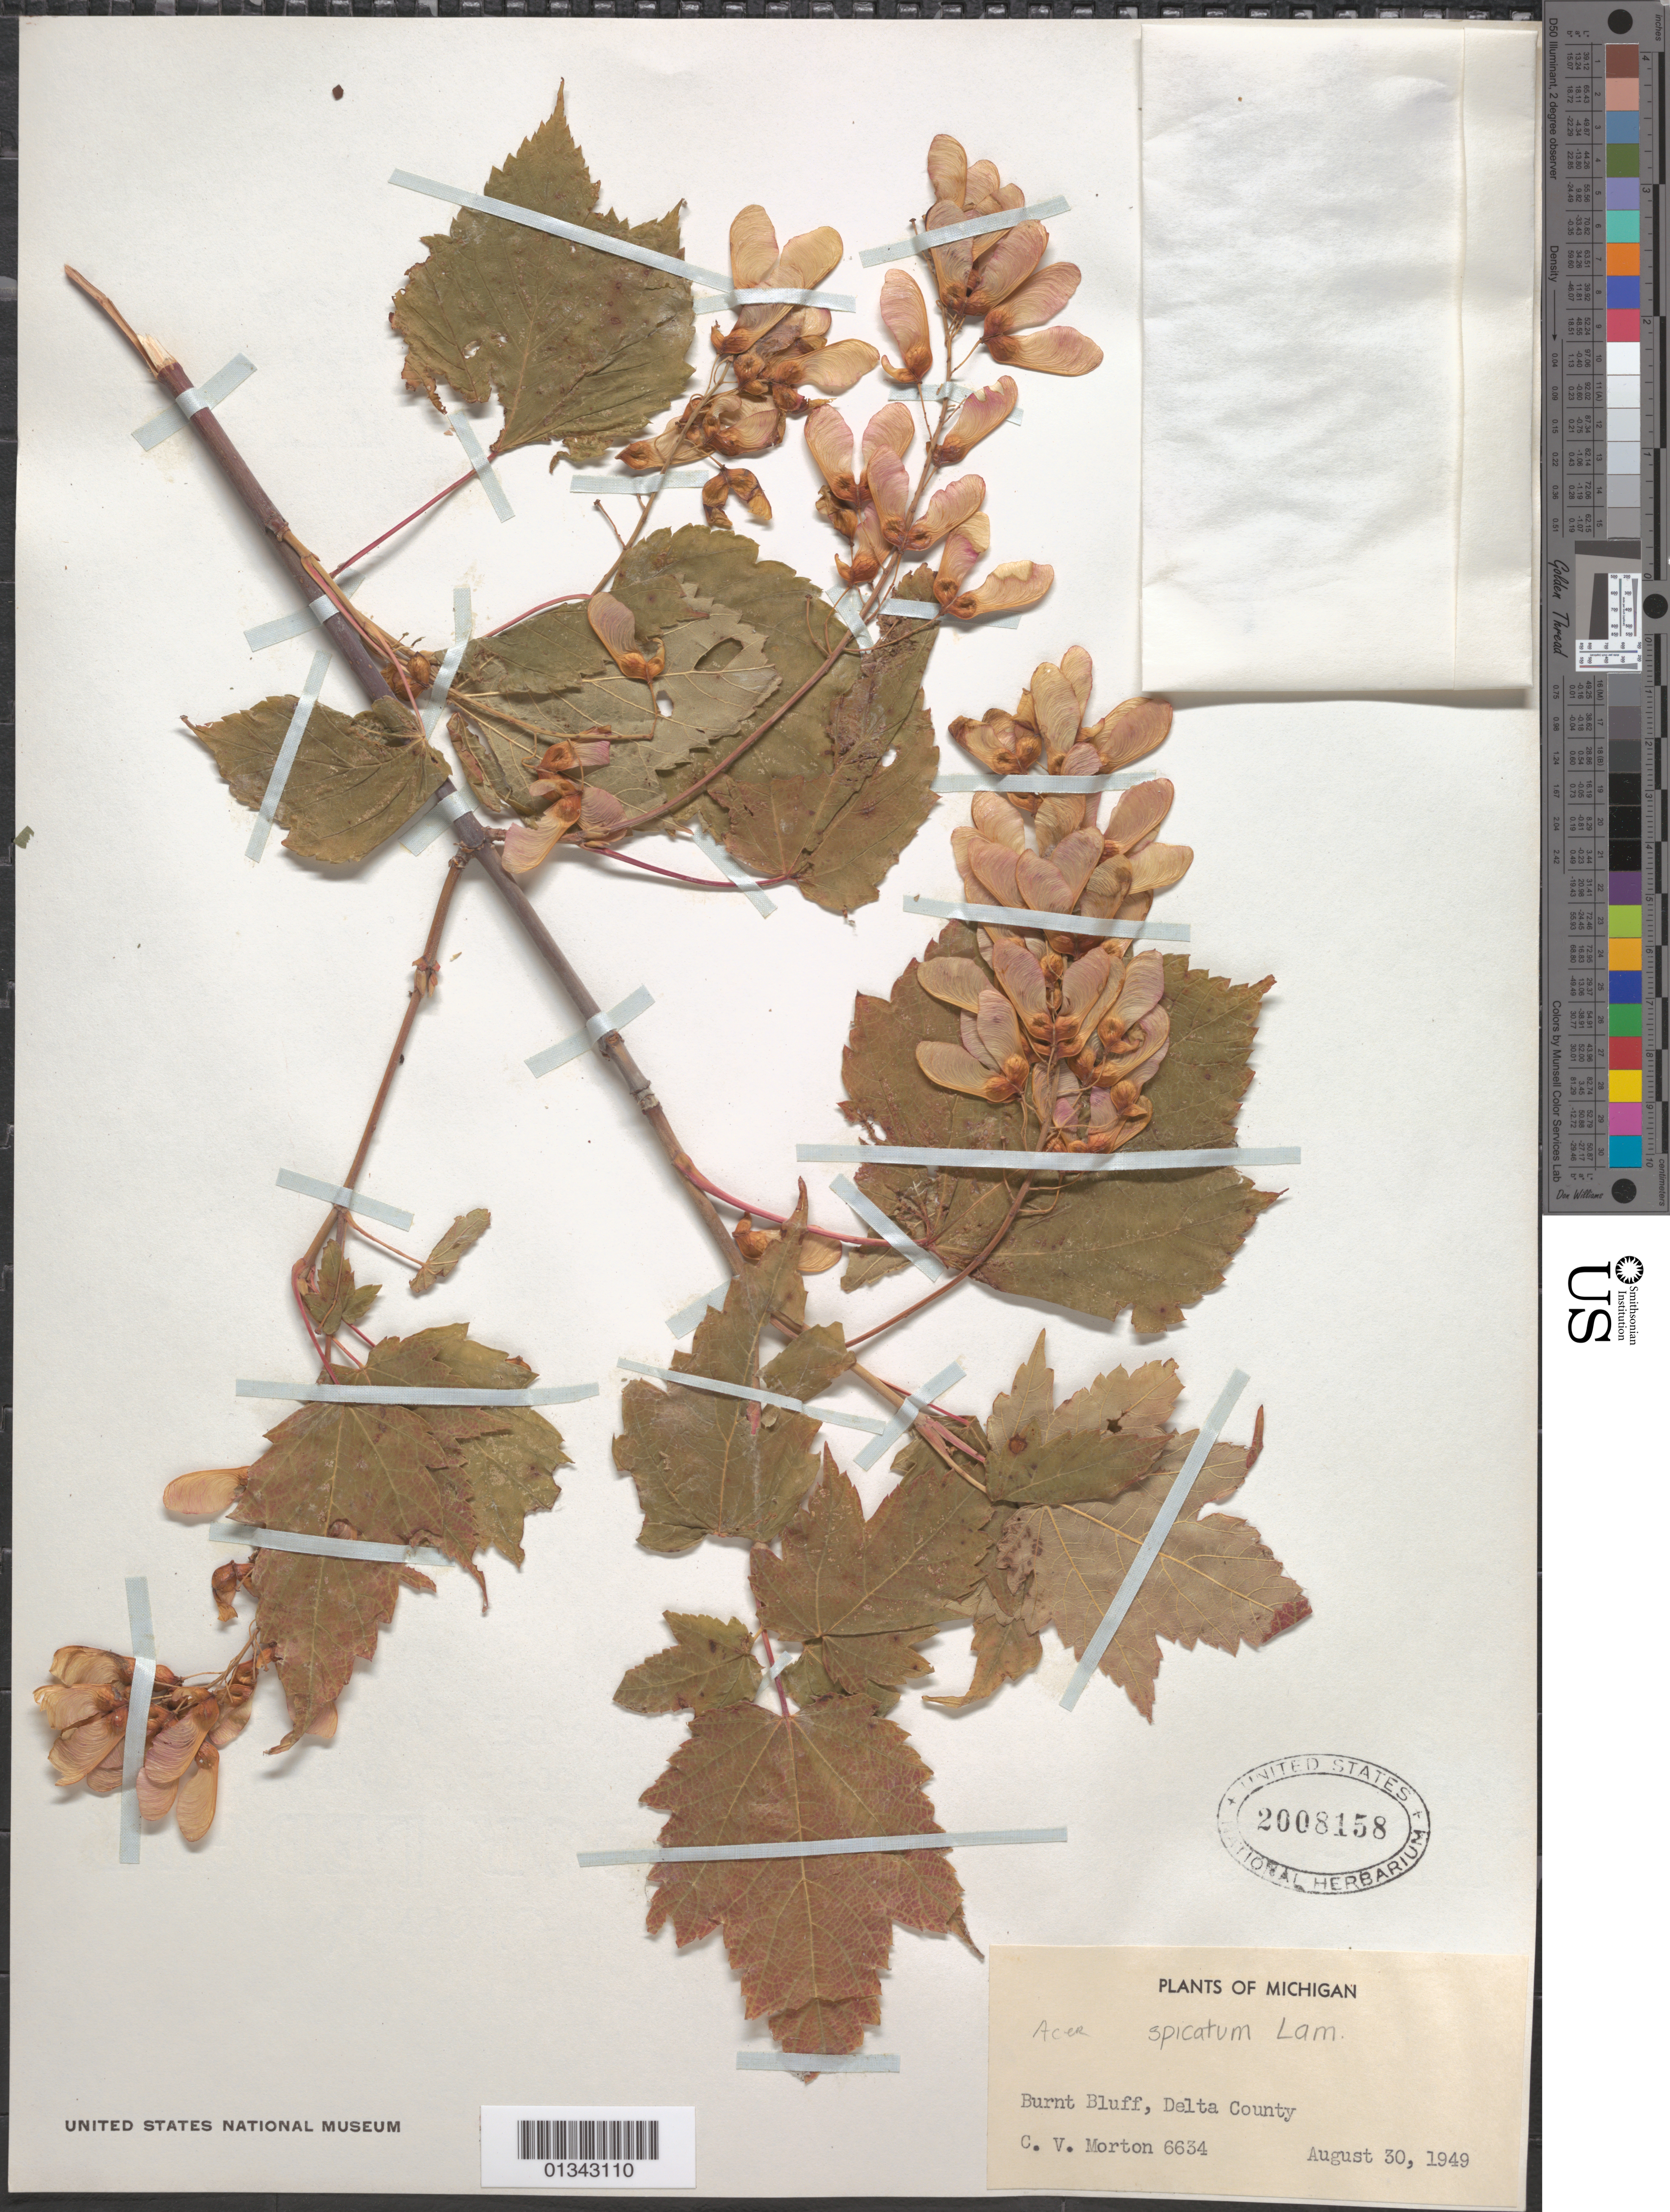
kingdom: Plantae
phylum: Tracheophyta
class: Magnoliopsida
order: Sapindales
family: Sapindaceae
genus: Acer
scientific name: Acer spicatum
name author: Lam.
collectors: C. V. Morton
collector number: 6634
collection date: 1949-08-30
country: United States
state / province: Michigan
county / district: Delta County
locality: Delta County, Burnt Bluff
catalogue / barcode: US 2008158